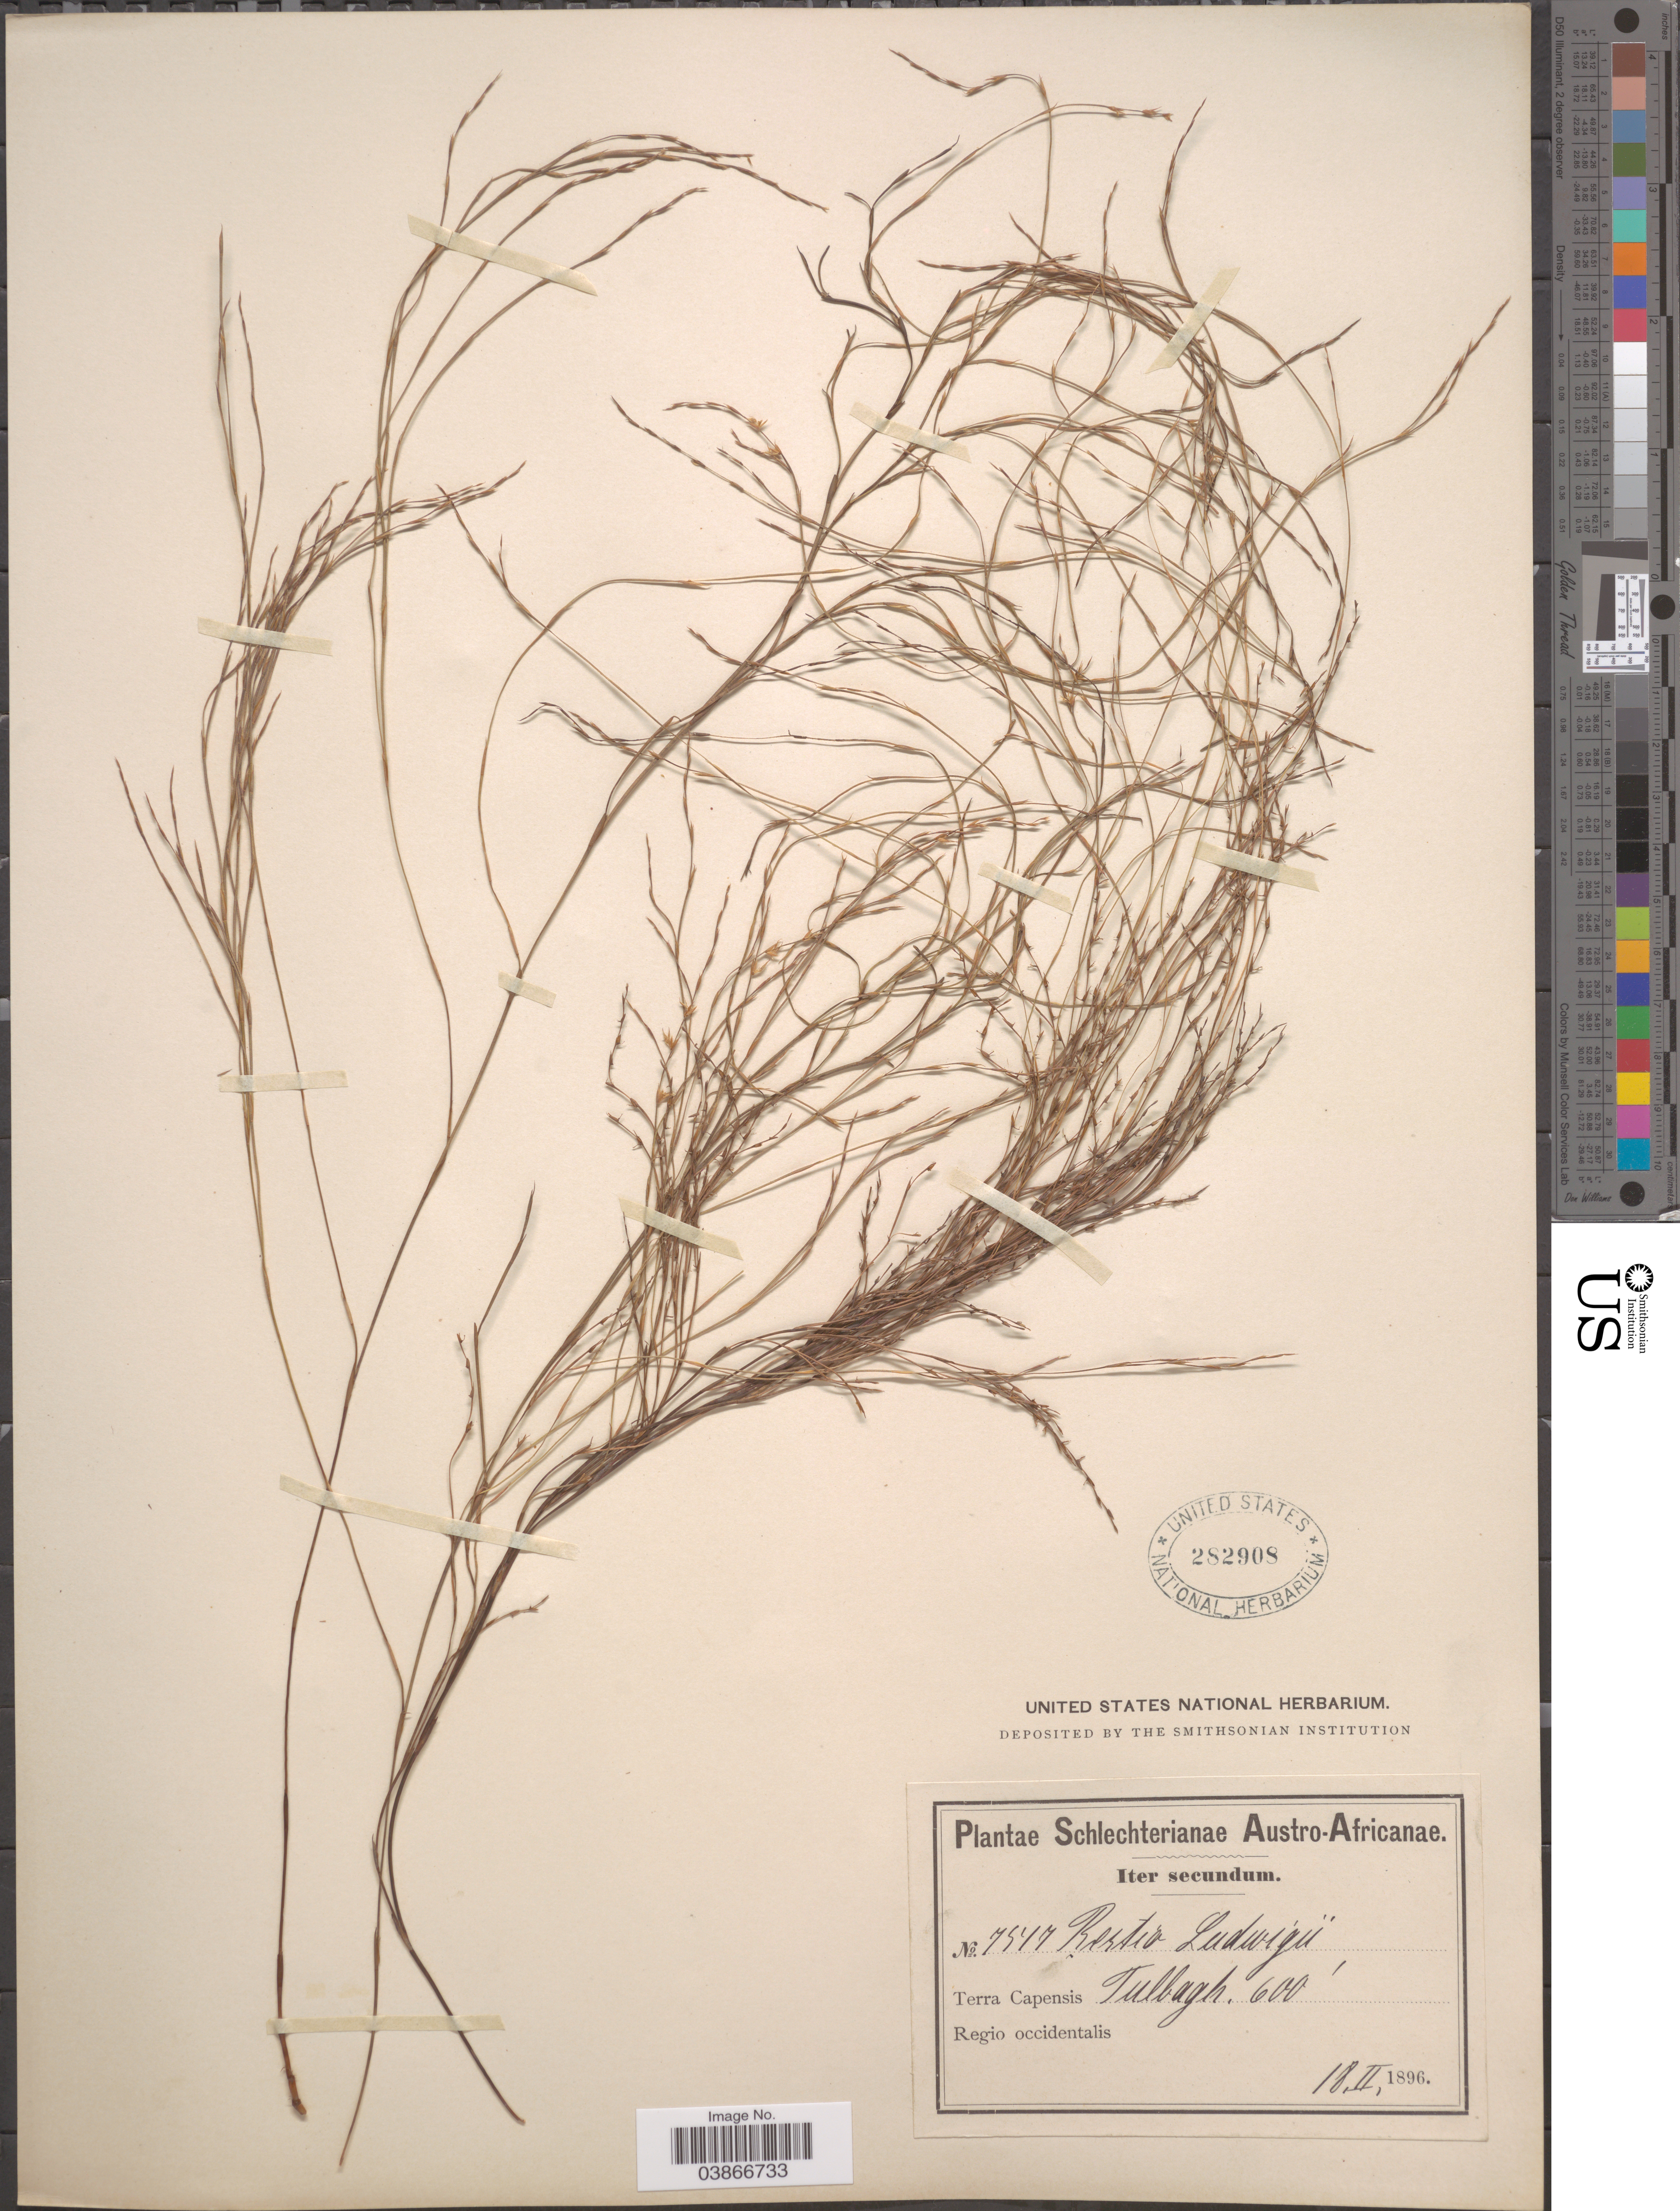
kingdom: Plantae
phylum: Tracheophyta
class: Liliopsida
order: Poales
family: Restionaceae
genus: Restio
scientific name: Restio ludwigii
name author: Steud.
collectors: Schlechter, --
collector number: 7547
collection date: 1896-02-18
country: South Africa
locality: Austro-Africanæ. Terra Capensis Tulbagh. Regio occidentalis.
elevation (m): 183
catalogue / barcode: US 282908